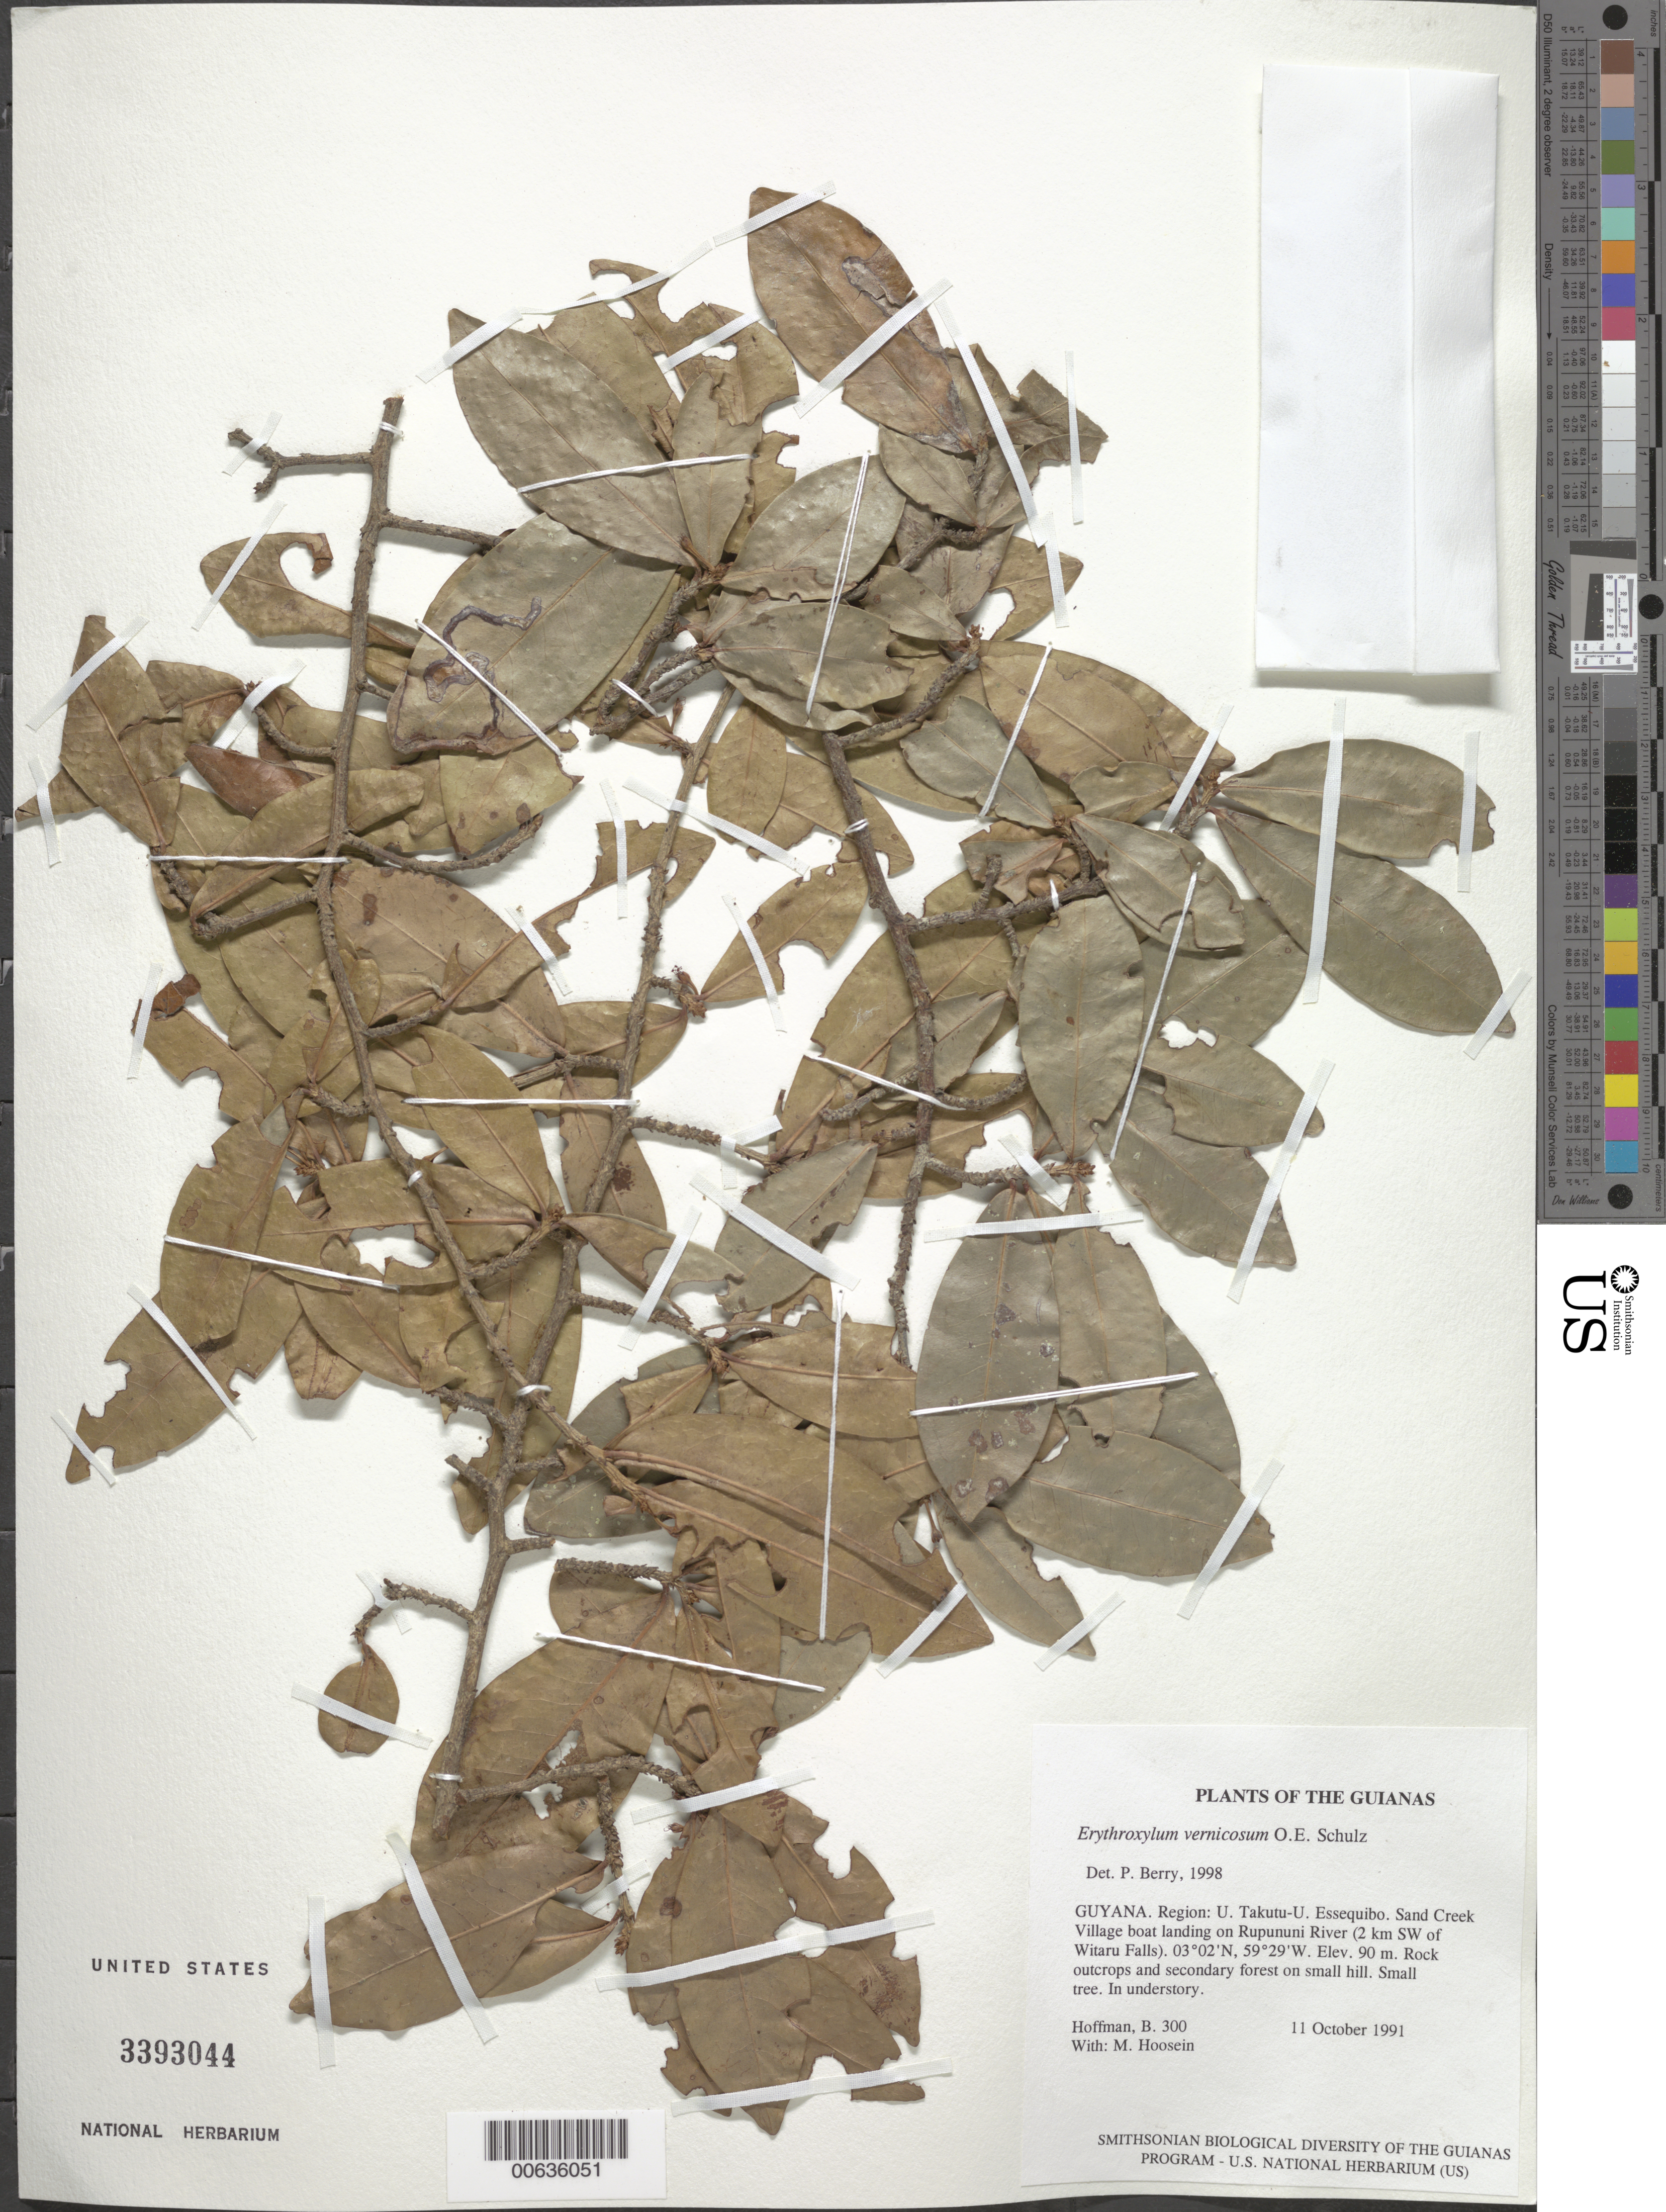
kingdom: Plantae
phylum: Tracheophyta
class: Magnoliopsida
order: Malpighiales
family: Erythroxylaceae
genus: Erythroxylum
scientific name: Erythroxylum vernicosum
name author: O.E. Schulz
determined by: Berry, P. E., (WIS), University of Wisconsin - Madison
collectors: B. Hoffman & M. Hossein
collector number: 300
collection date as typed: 11 October 1991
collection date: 1991-10-11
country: Guyana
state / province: U. Takutu-U. Essequibo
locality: Sand Creek Village boat landing on Rupununi River (2 km SW of Witaru Falls)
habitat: Rock outcrops and secondary forest on small hill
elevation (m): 90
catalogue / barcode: US 3393044